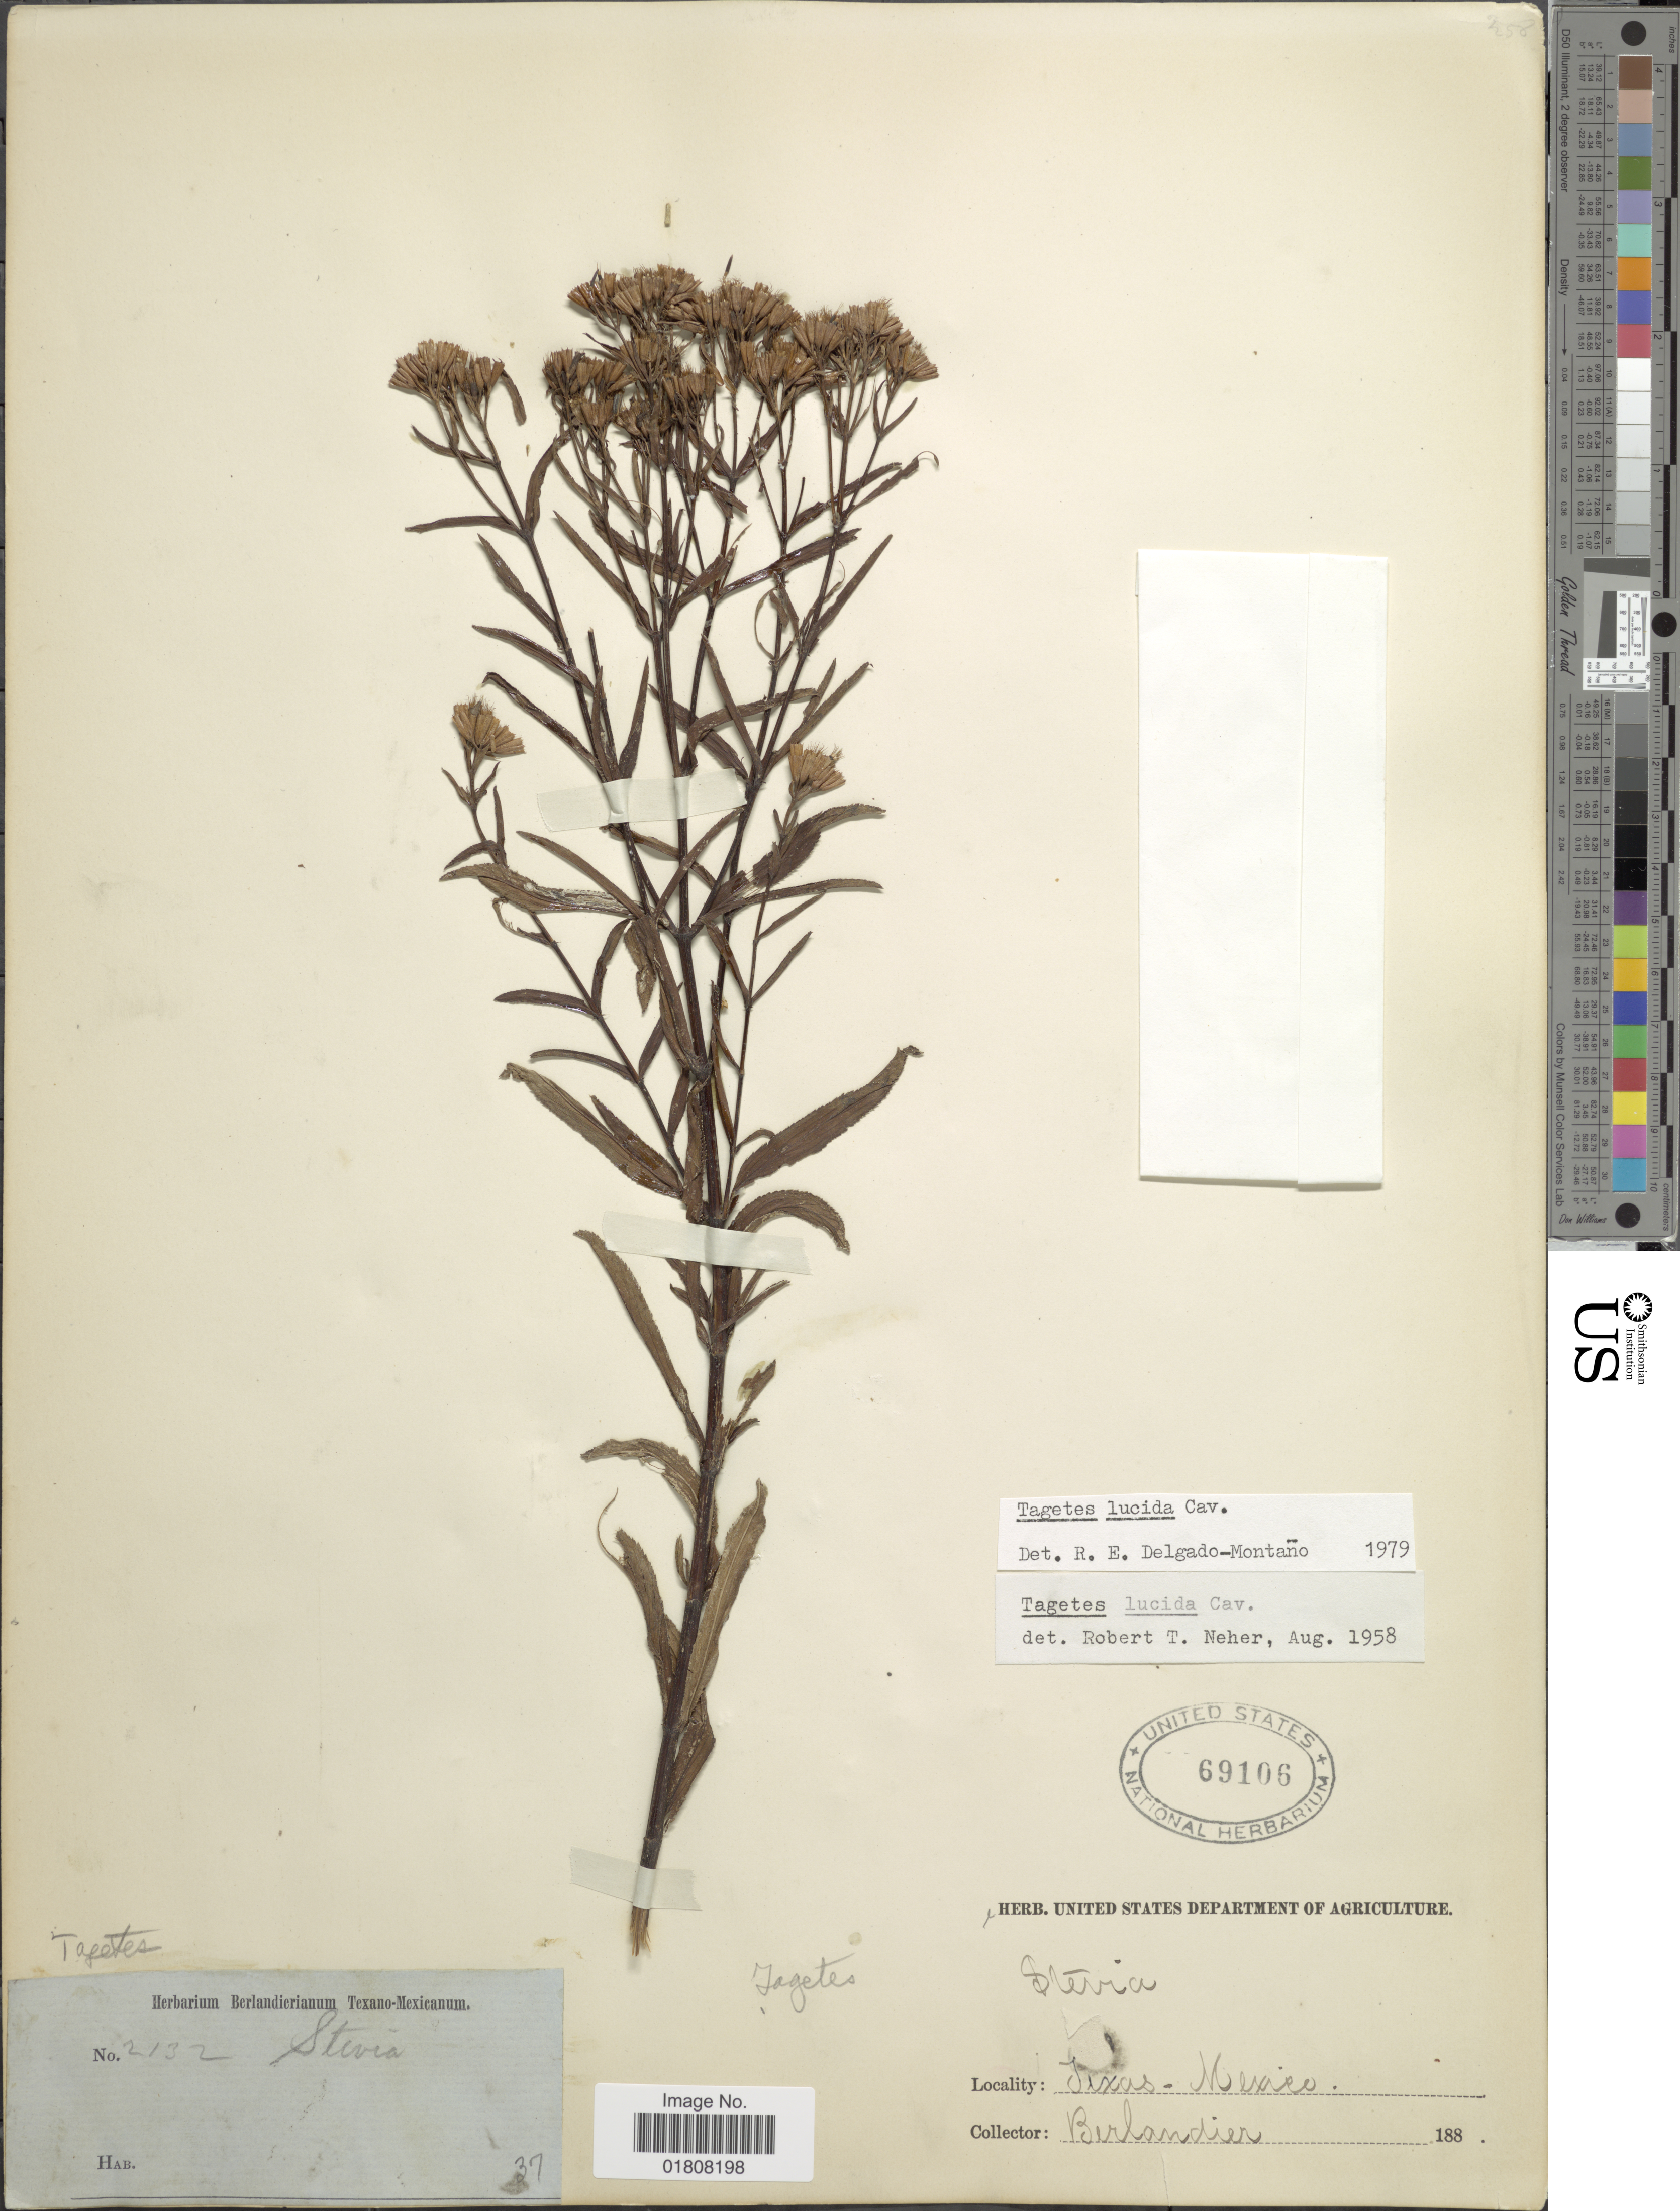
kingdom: Plantae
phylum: Tracheophyta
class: Magnoliopsida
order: Asterales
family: Asteraceae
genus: Tagetes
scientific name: Tagetes lucida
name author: Cav.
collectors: J. L. Berlandier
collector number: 2132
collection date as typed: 188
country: Mexico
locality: Texas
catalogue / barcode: US 69106